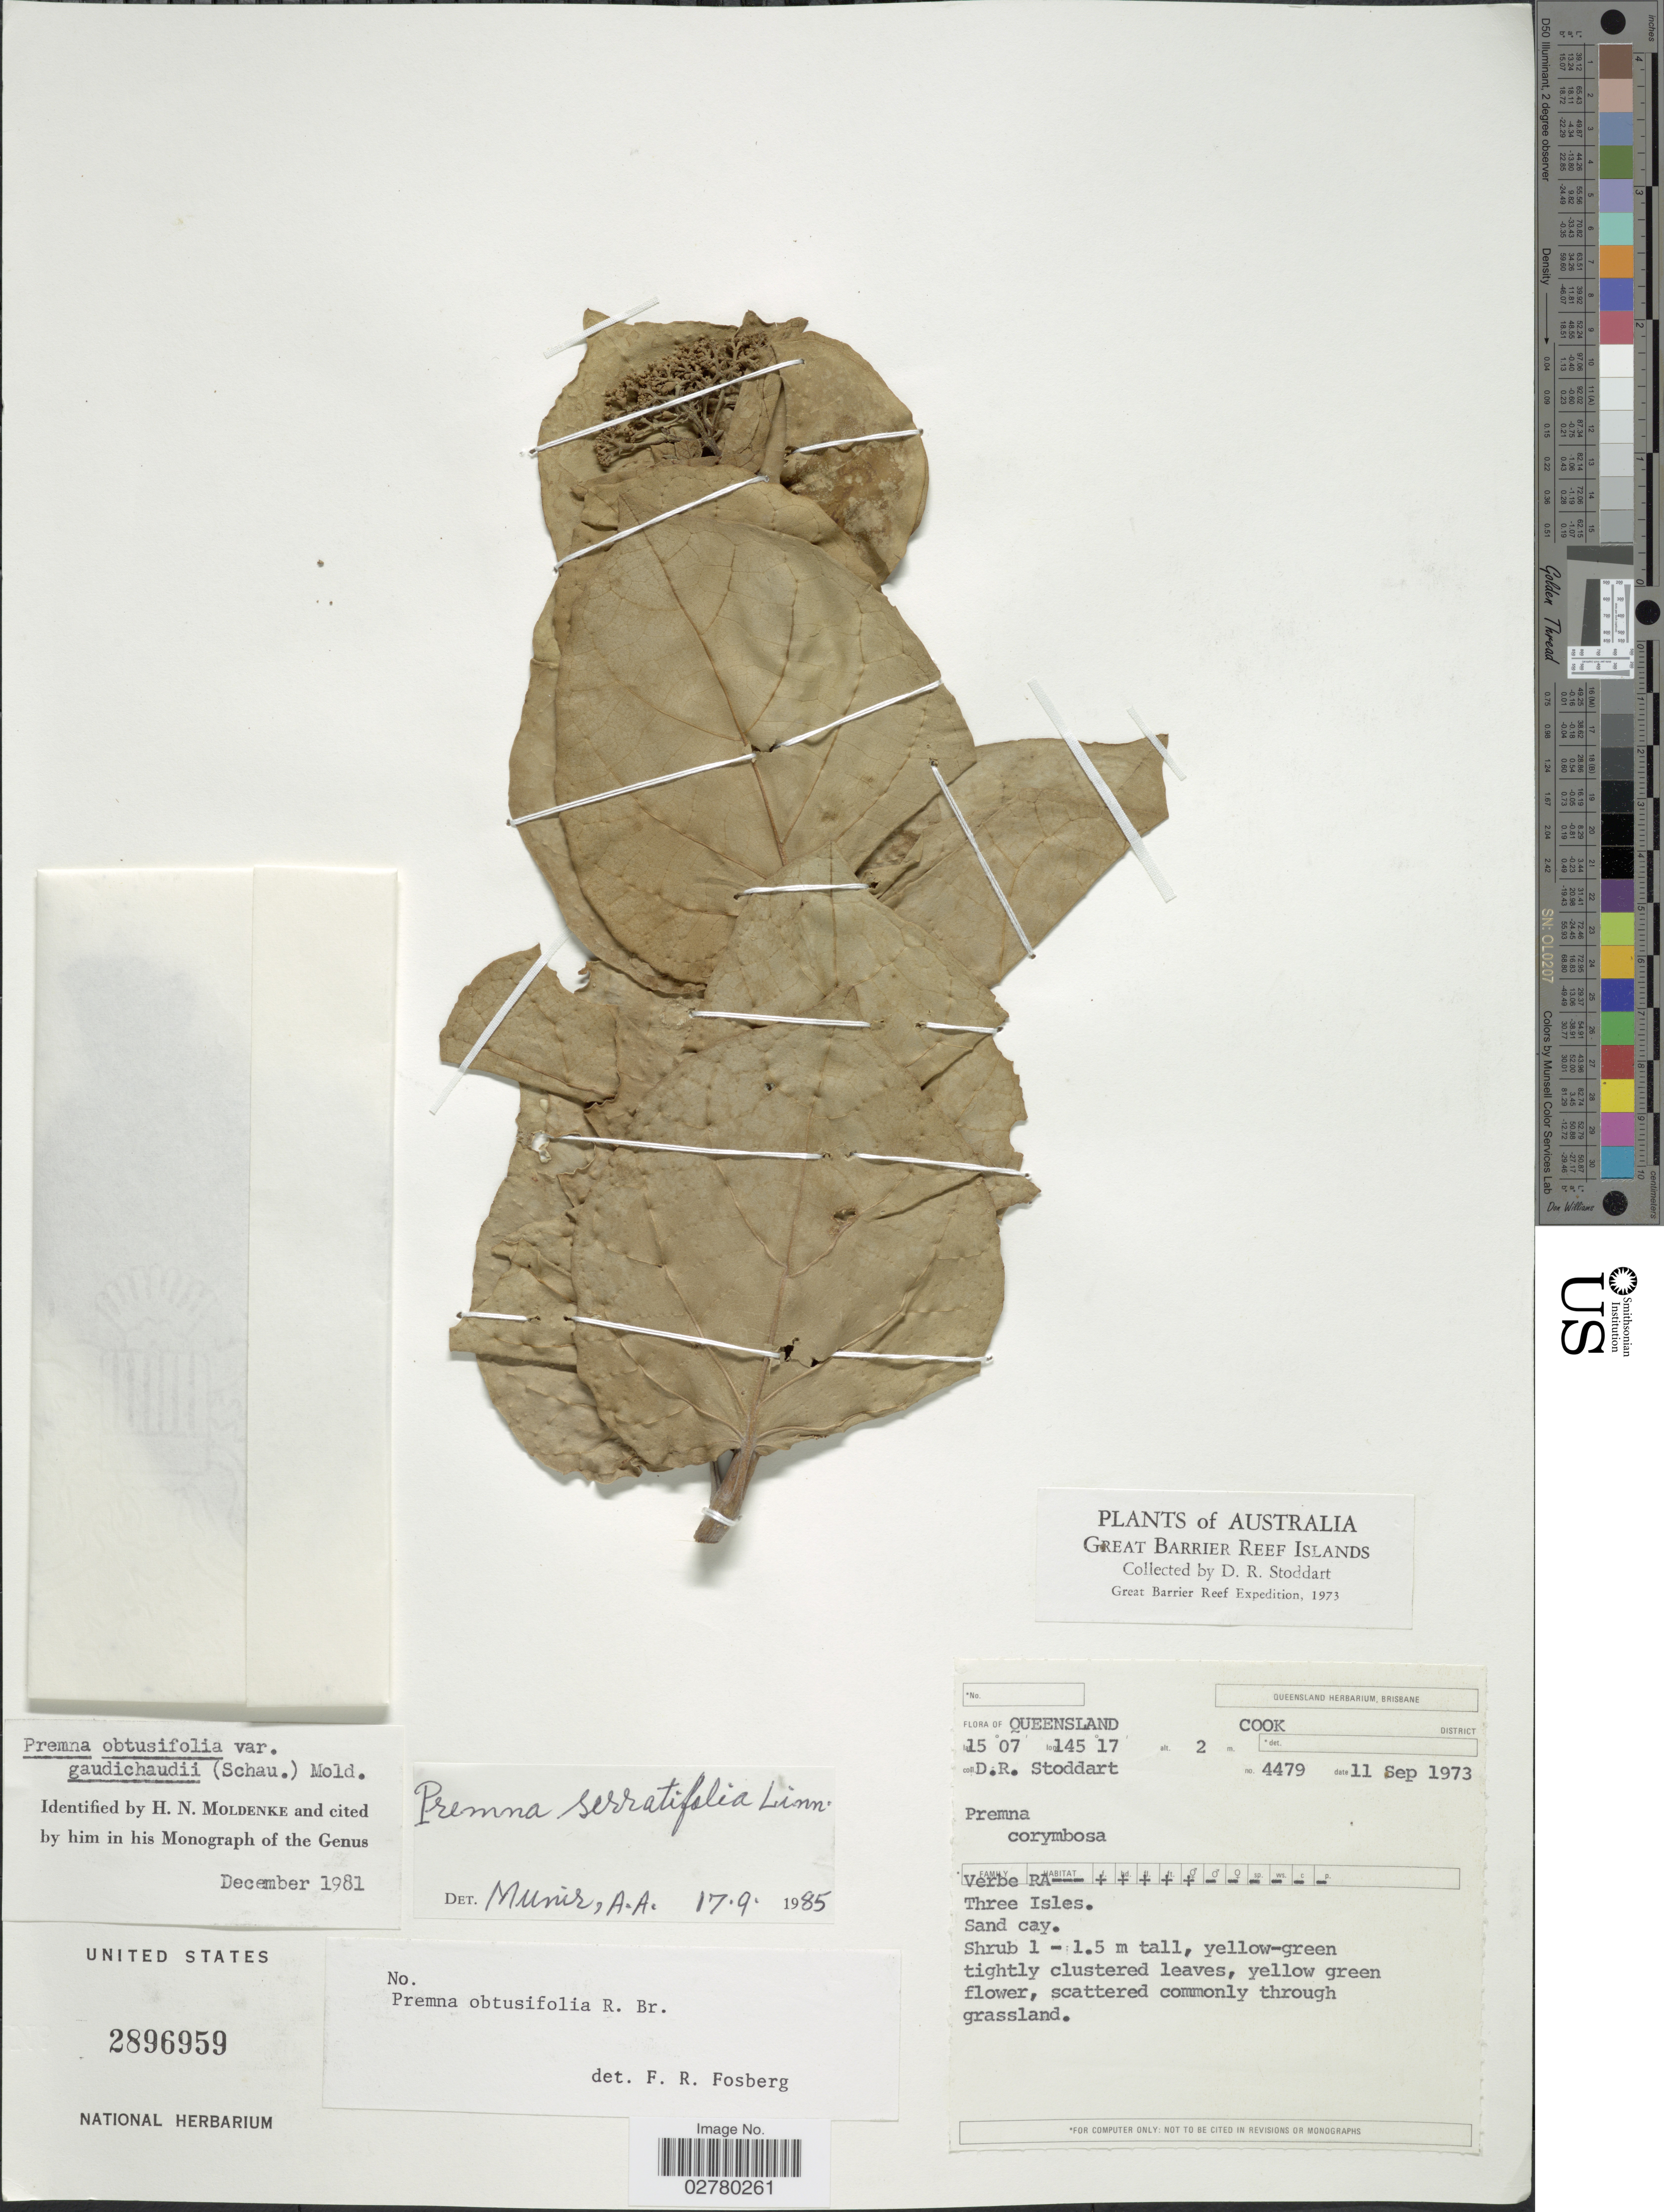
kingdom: Plantae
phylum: Tracheophyta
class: Magnoliopsida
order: Lamiales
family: Lamiaceae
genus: Premna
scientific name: Premna serratifolia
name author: L.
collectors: D. R. Stoddart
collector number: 4479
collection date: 1973-09-11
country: Australia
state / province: Queensland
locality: Great Barrier Reef Islands, Cook District, Three Isles.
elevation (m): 2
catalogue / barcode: US 2896959